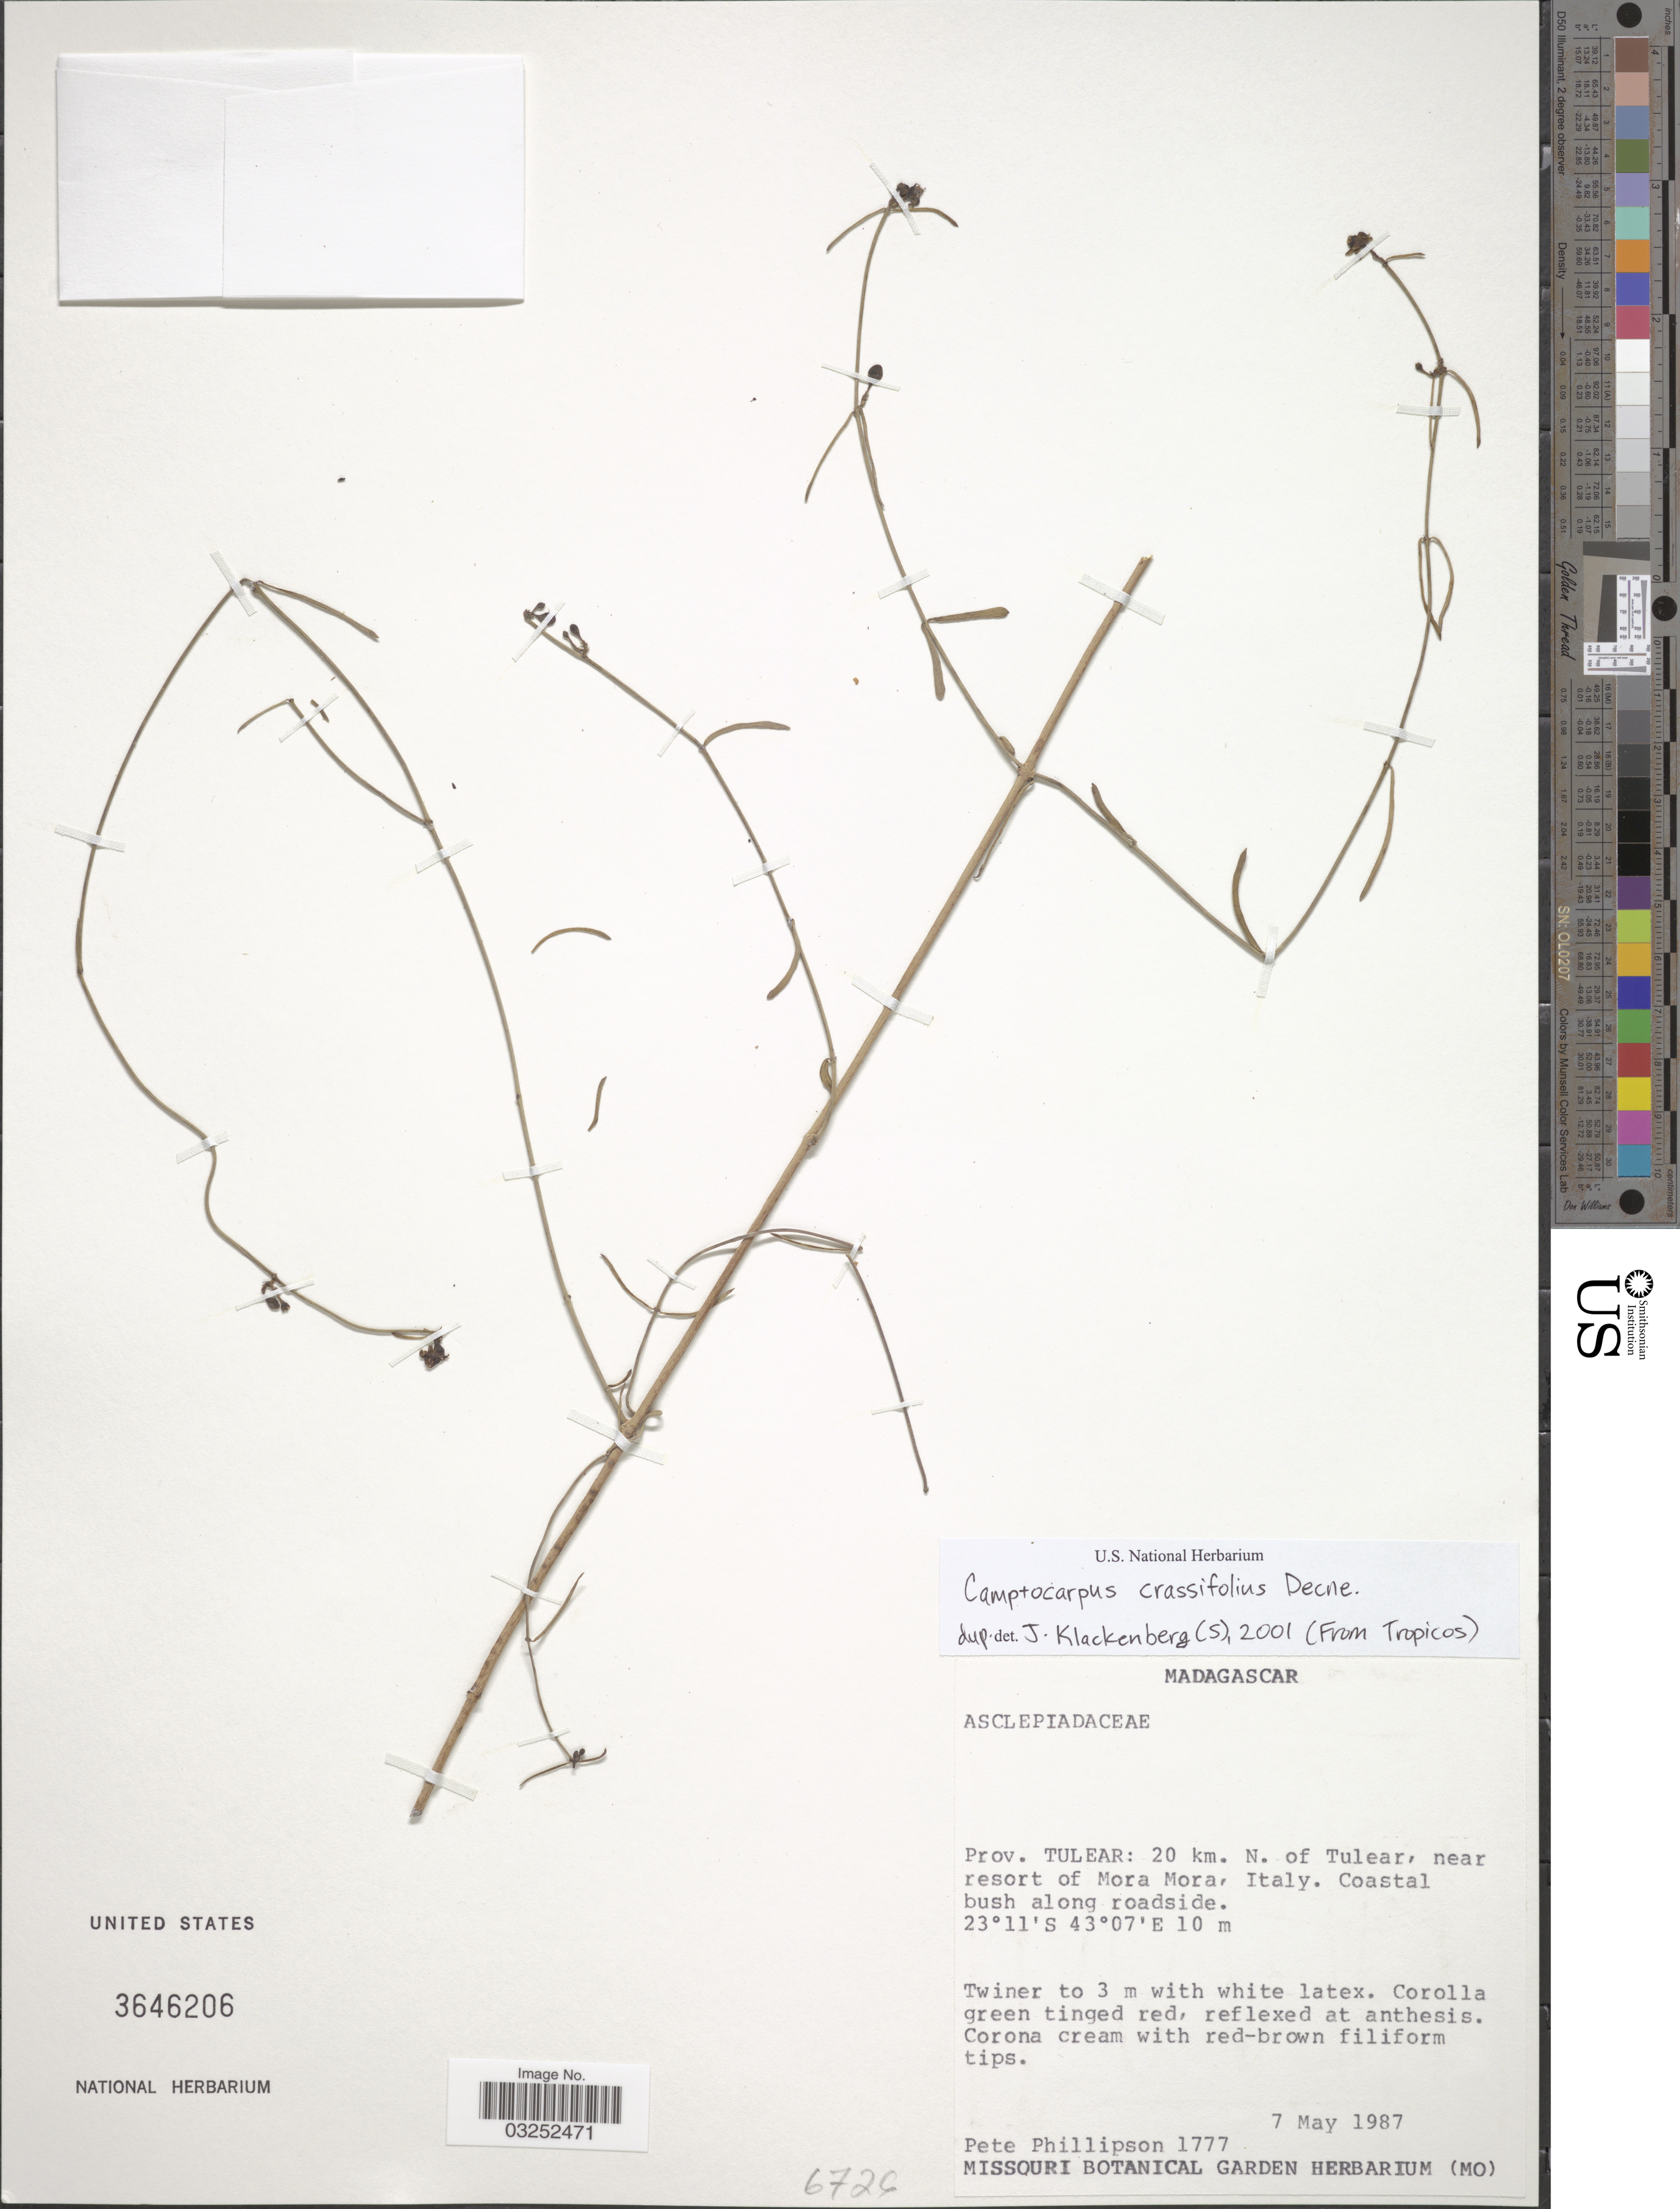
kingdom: Plantae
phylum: Tracheophyta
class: Magnoliopsida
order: Gentianales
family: Apocynaceae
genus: Camptocarpus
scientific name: Camptocarpus crassifolius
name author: Decne.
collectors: P. B. Phillipson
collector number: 1777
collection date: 1987-05-07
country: Madagascar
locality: Prov. Tulear: 20 km. N. of Tulear, near resort of Mora Mora, Italy.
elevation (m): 10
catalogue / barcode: US 3646206